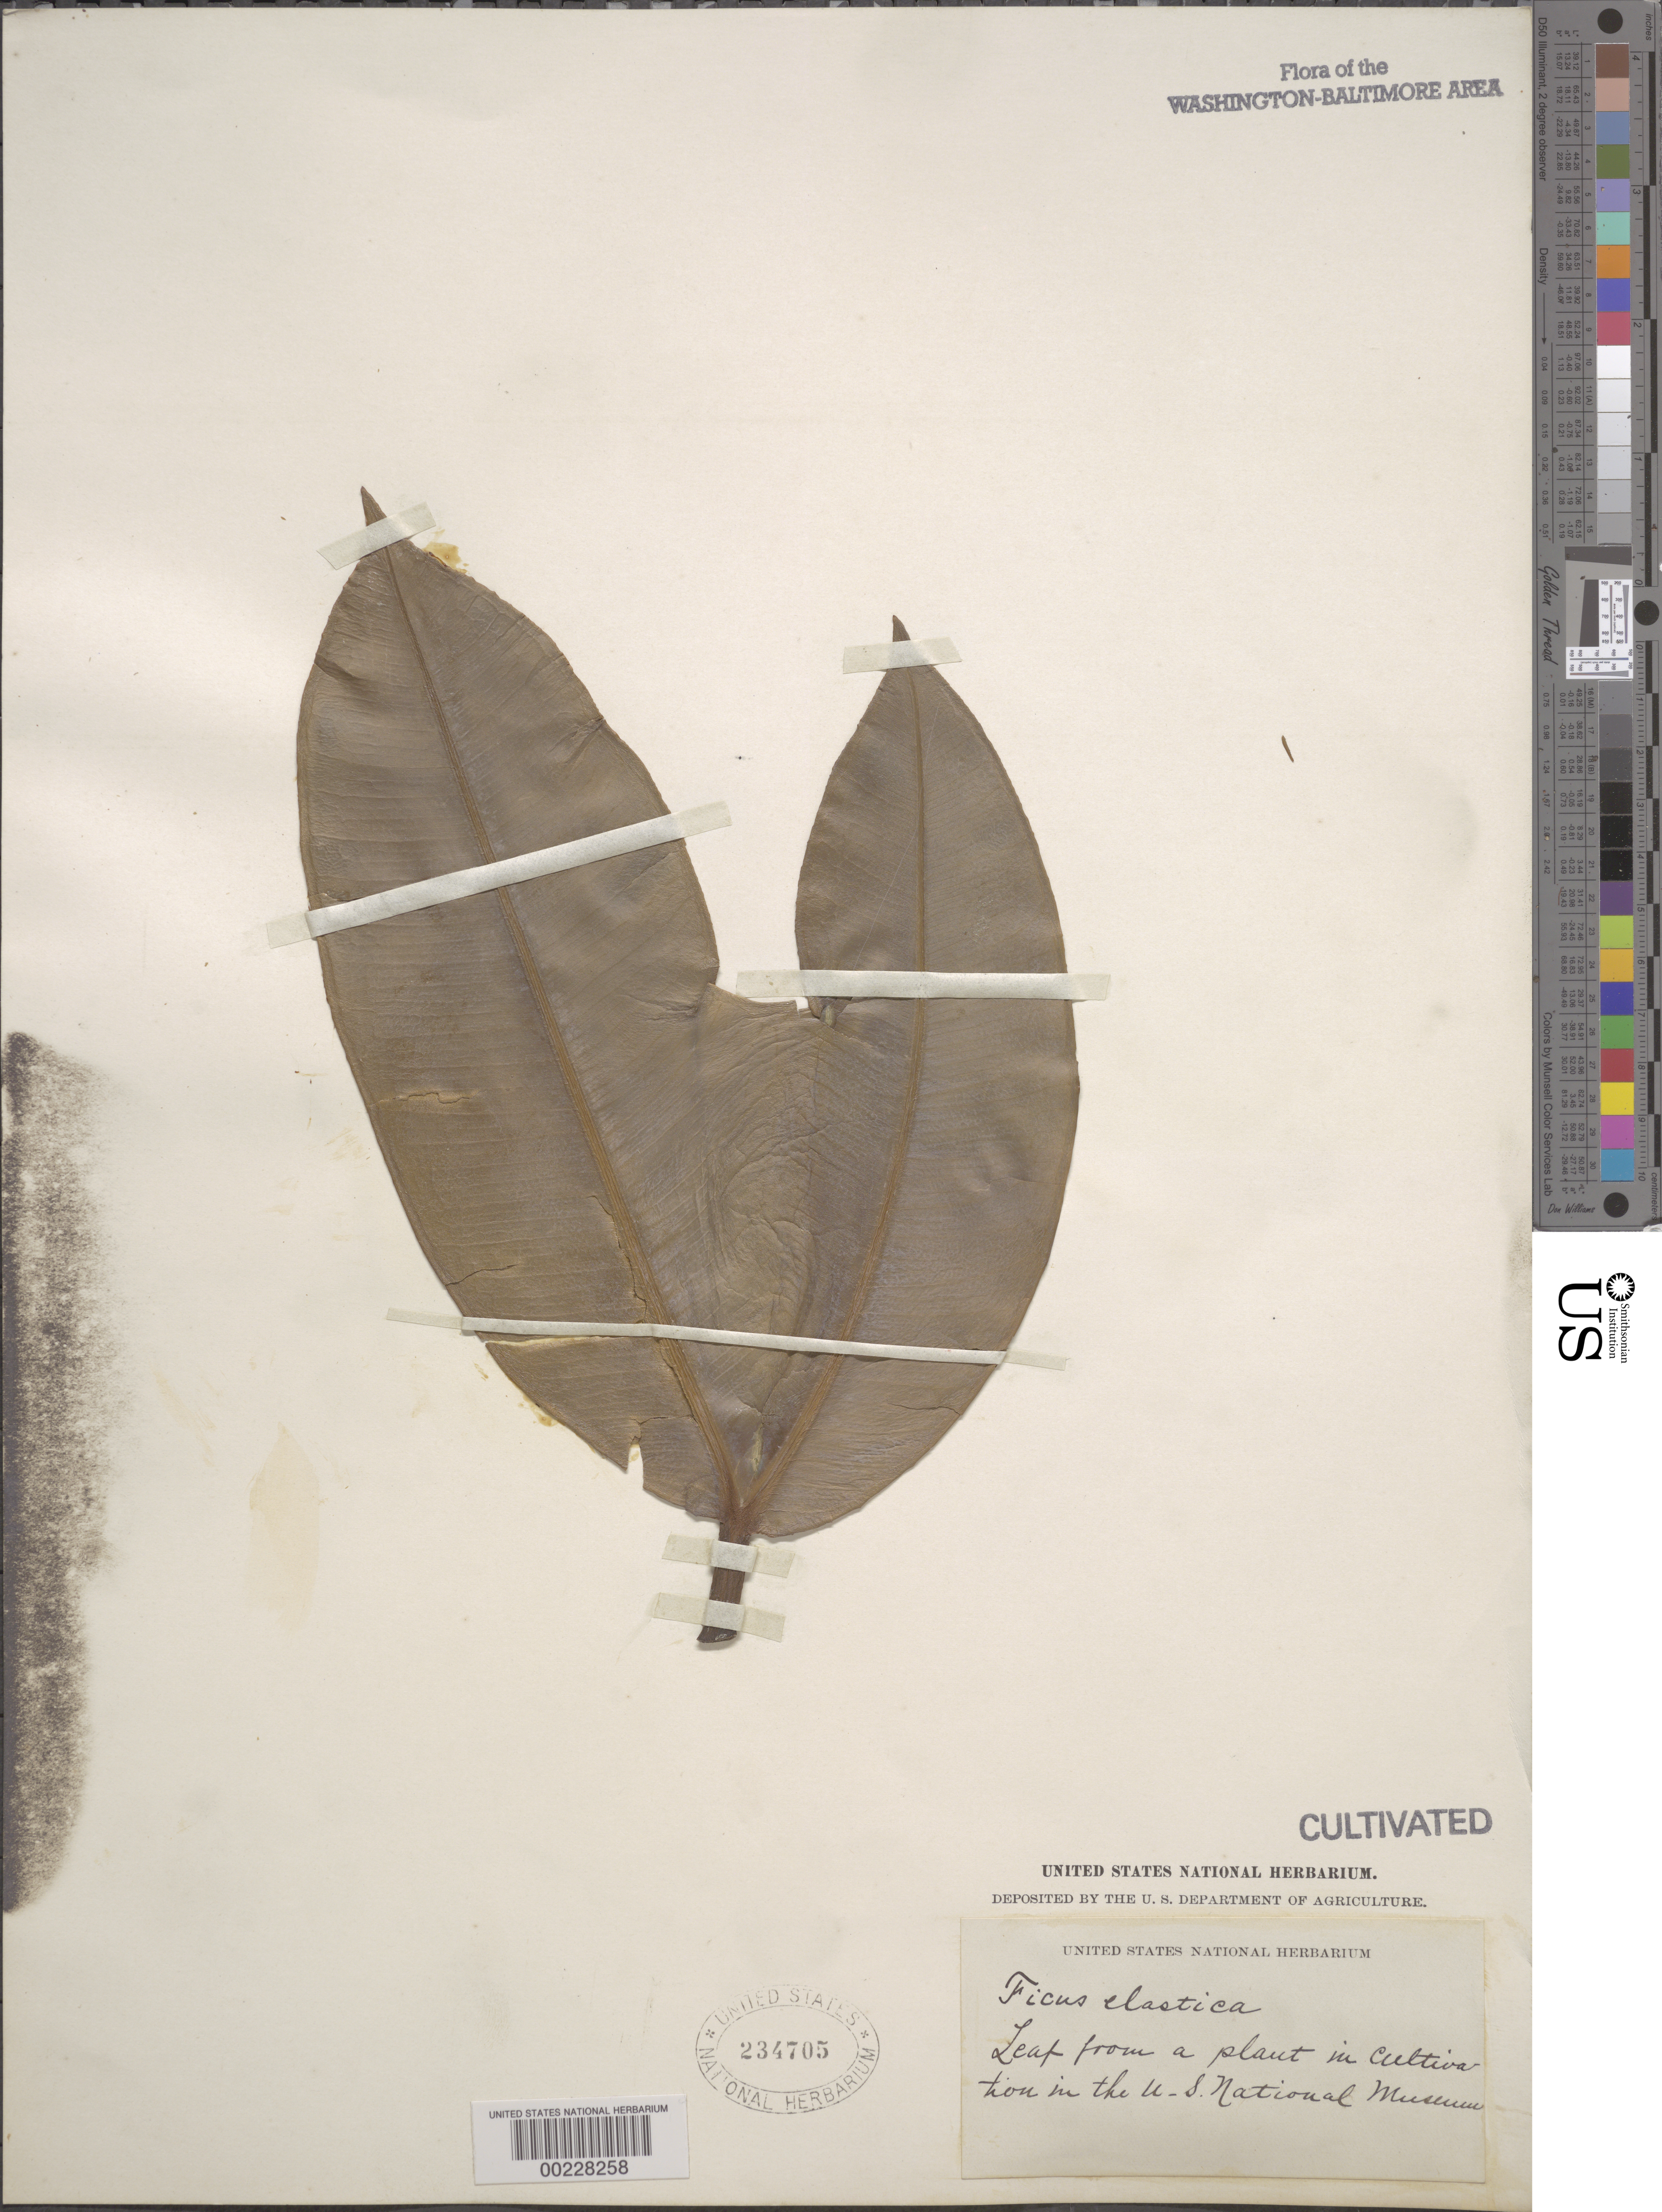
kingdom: Plantae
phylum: Tracheophyta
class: Magnoliopsida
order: Rosales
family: Moraceae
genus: Ficus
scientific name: Ficus elastica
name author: Roxb.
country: United States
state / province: District of Columbia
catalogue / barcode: US 234705